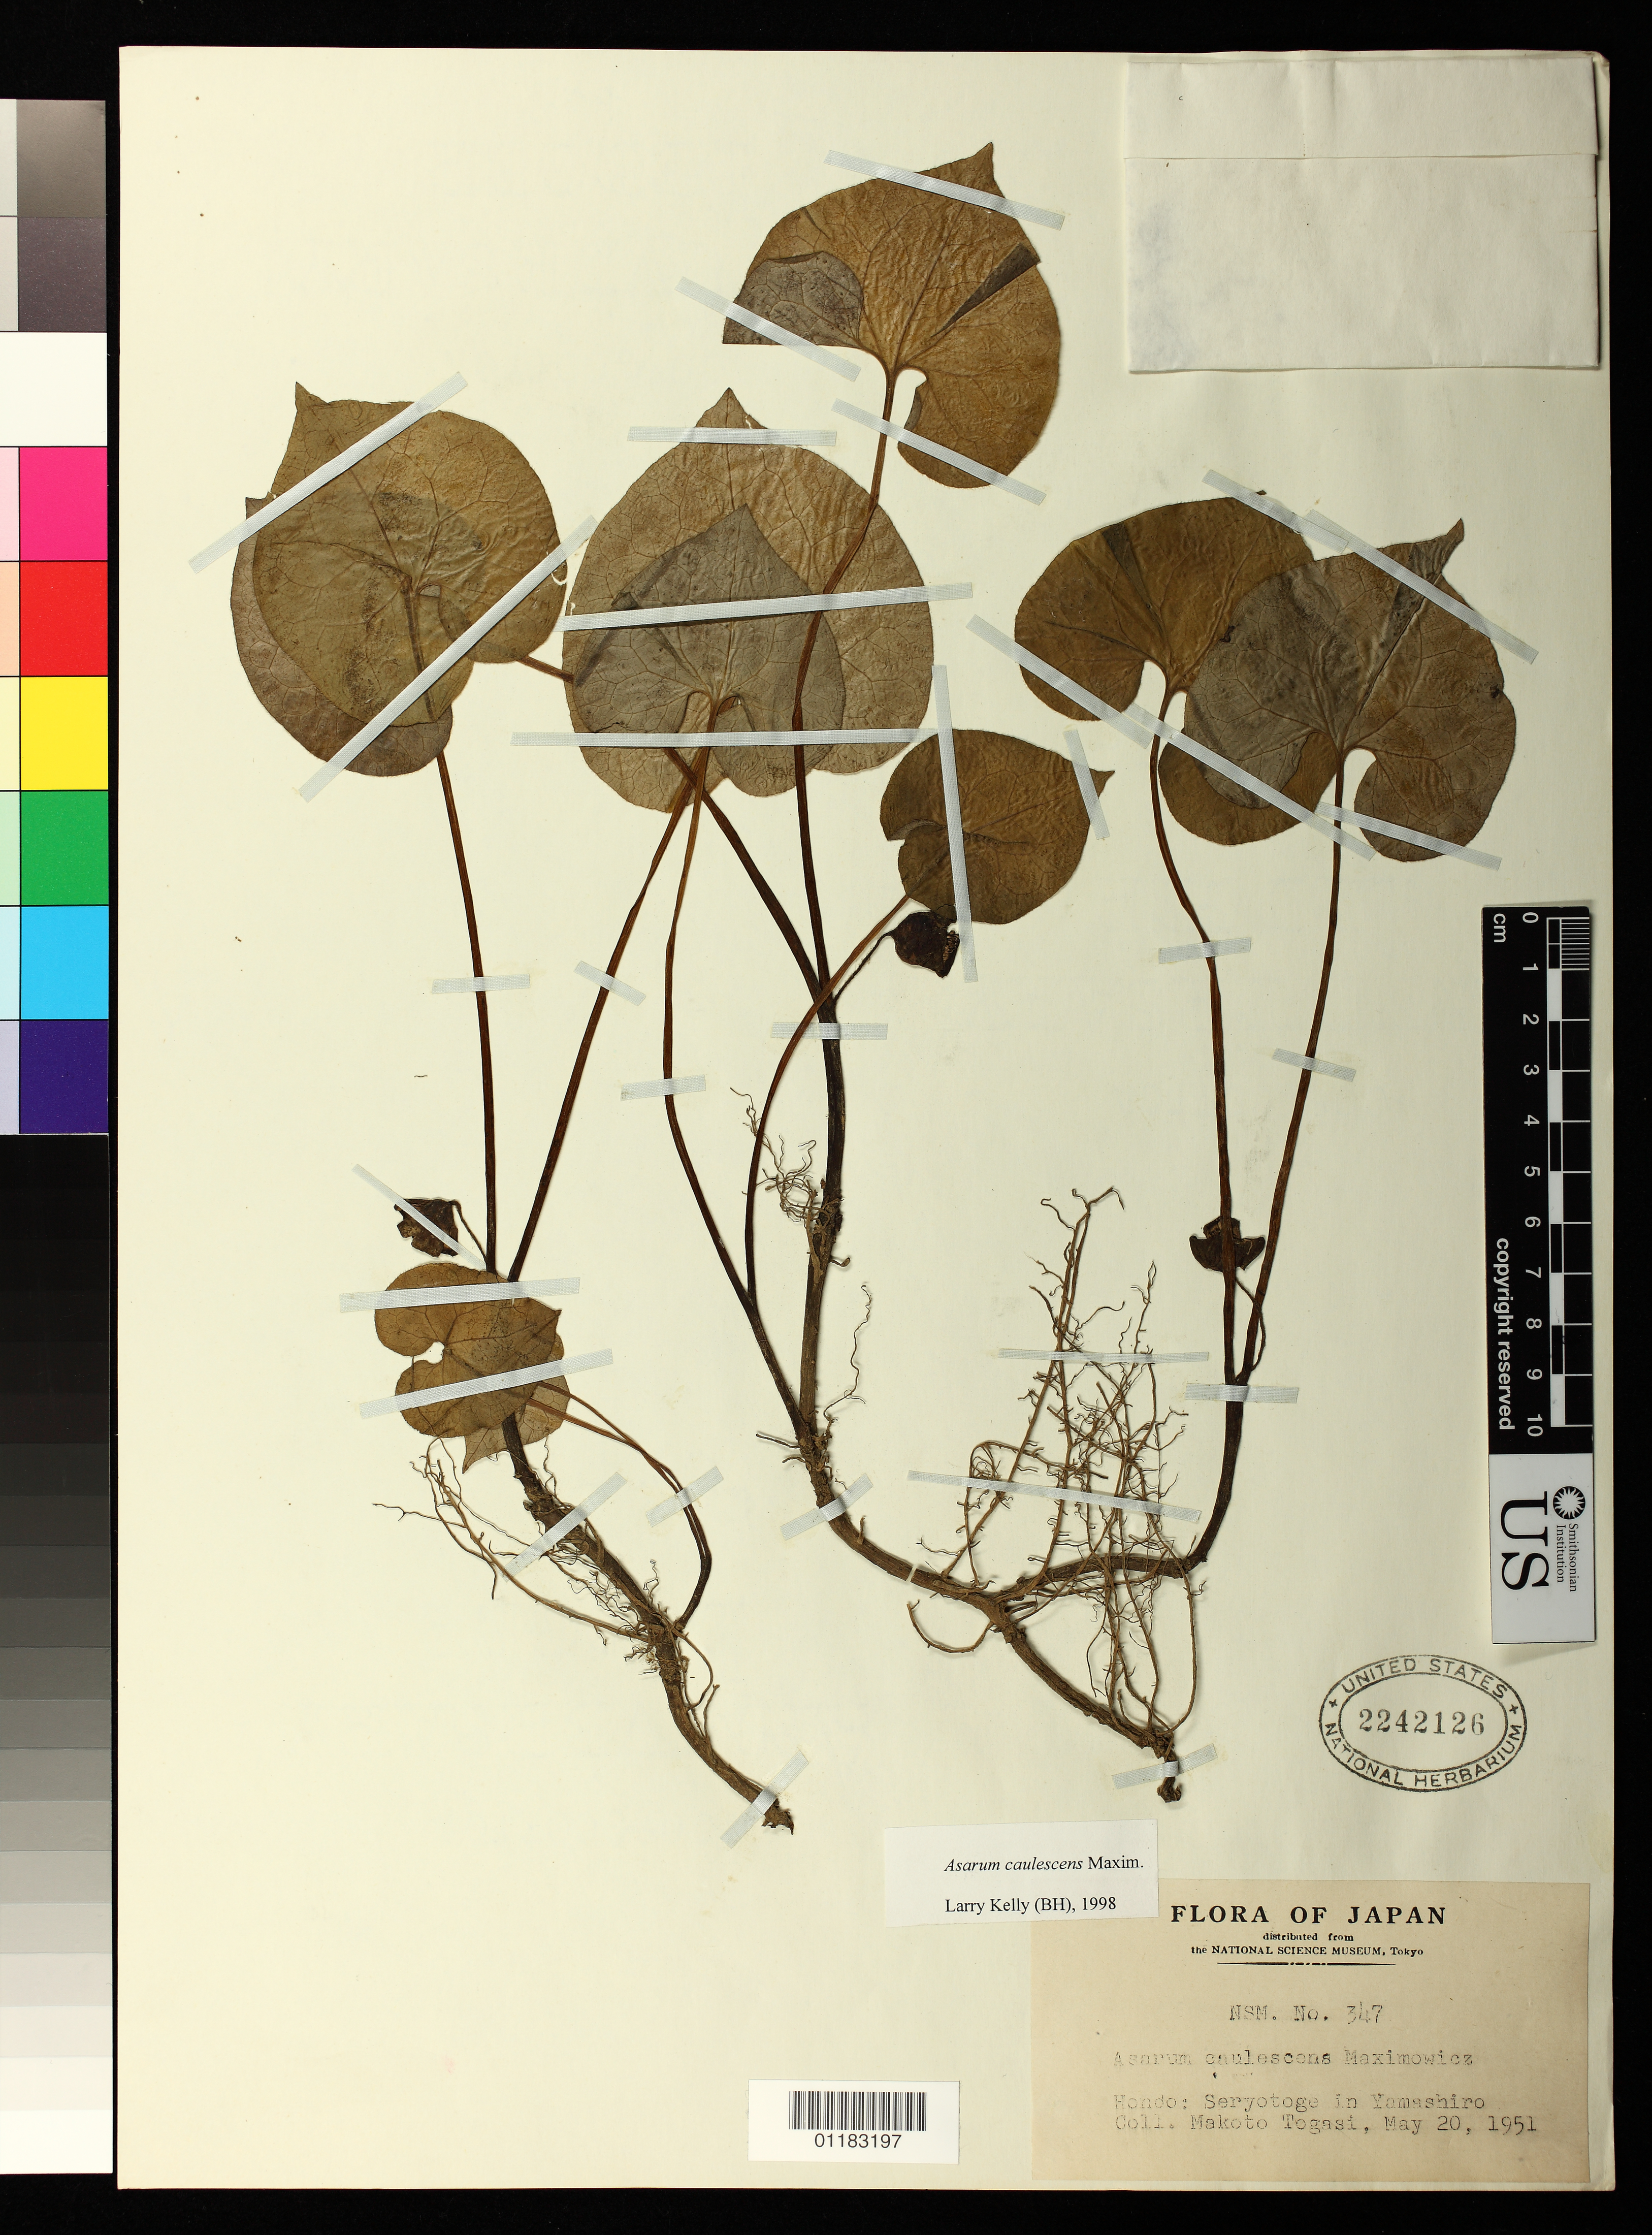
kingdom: Plantae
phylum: Tracheophyta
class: Magnoliopsida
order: Piperales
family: Aristolochiaceae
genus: Asarum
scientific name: Asarum caulescens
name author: Maxim.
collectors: M. Togasi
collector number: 347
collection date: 1951-05-20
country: Japan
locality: Hondo: Seryotoge in Yamashiro prov.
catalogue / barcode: US 2242126